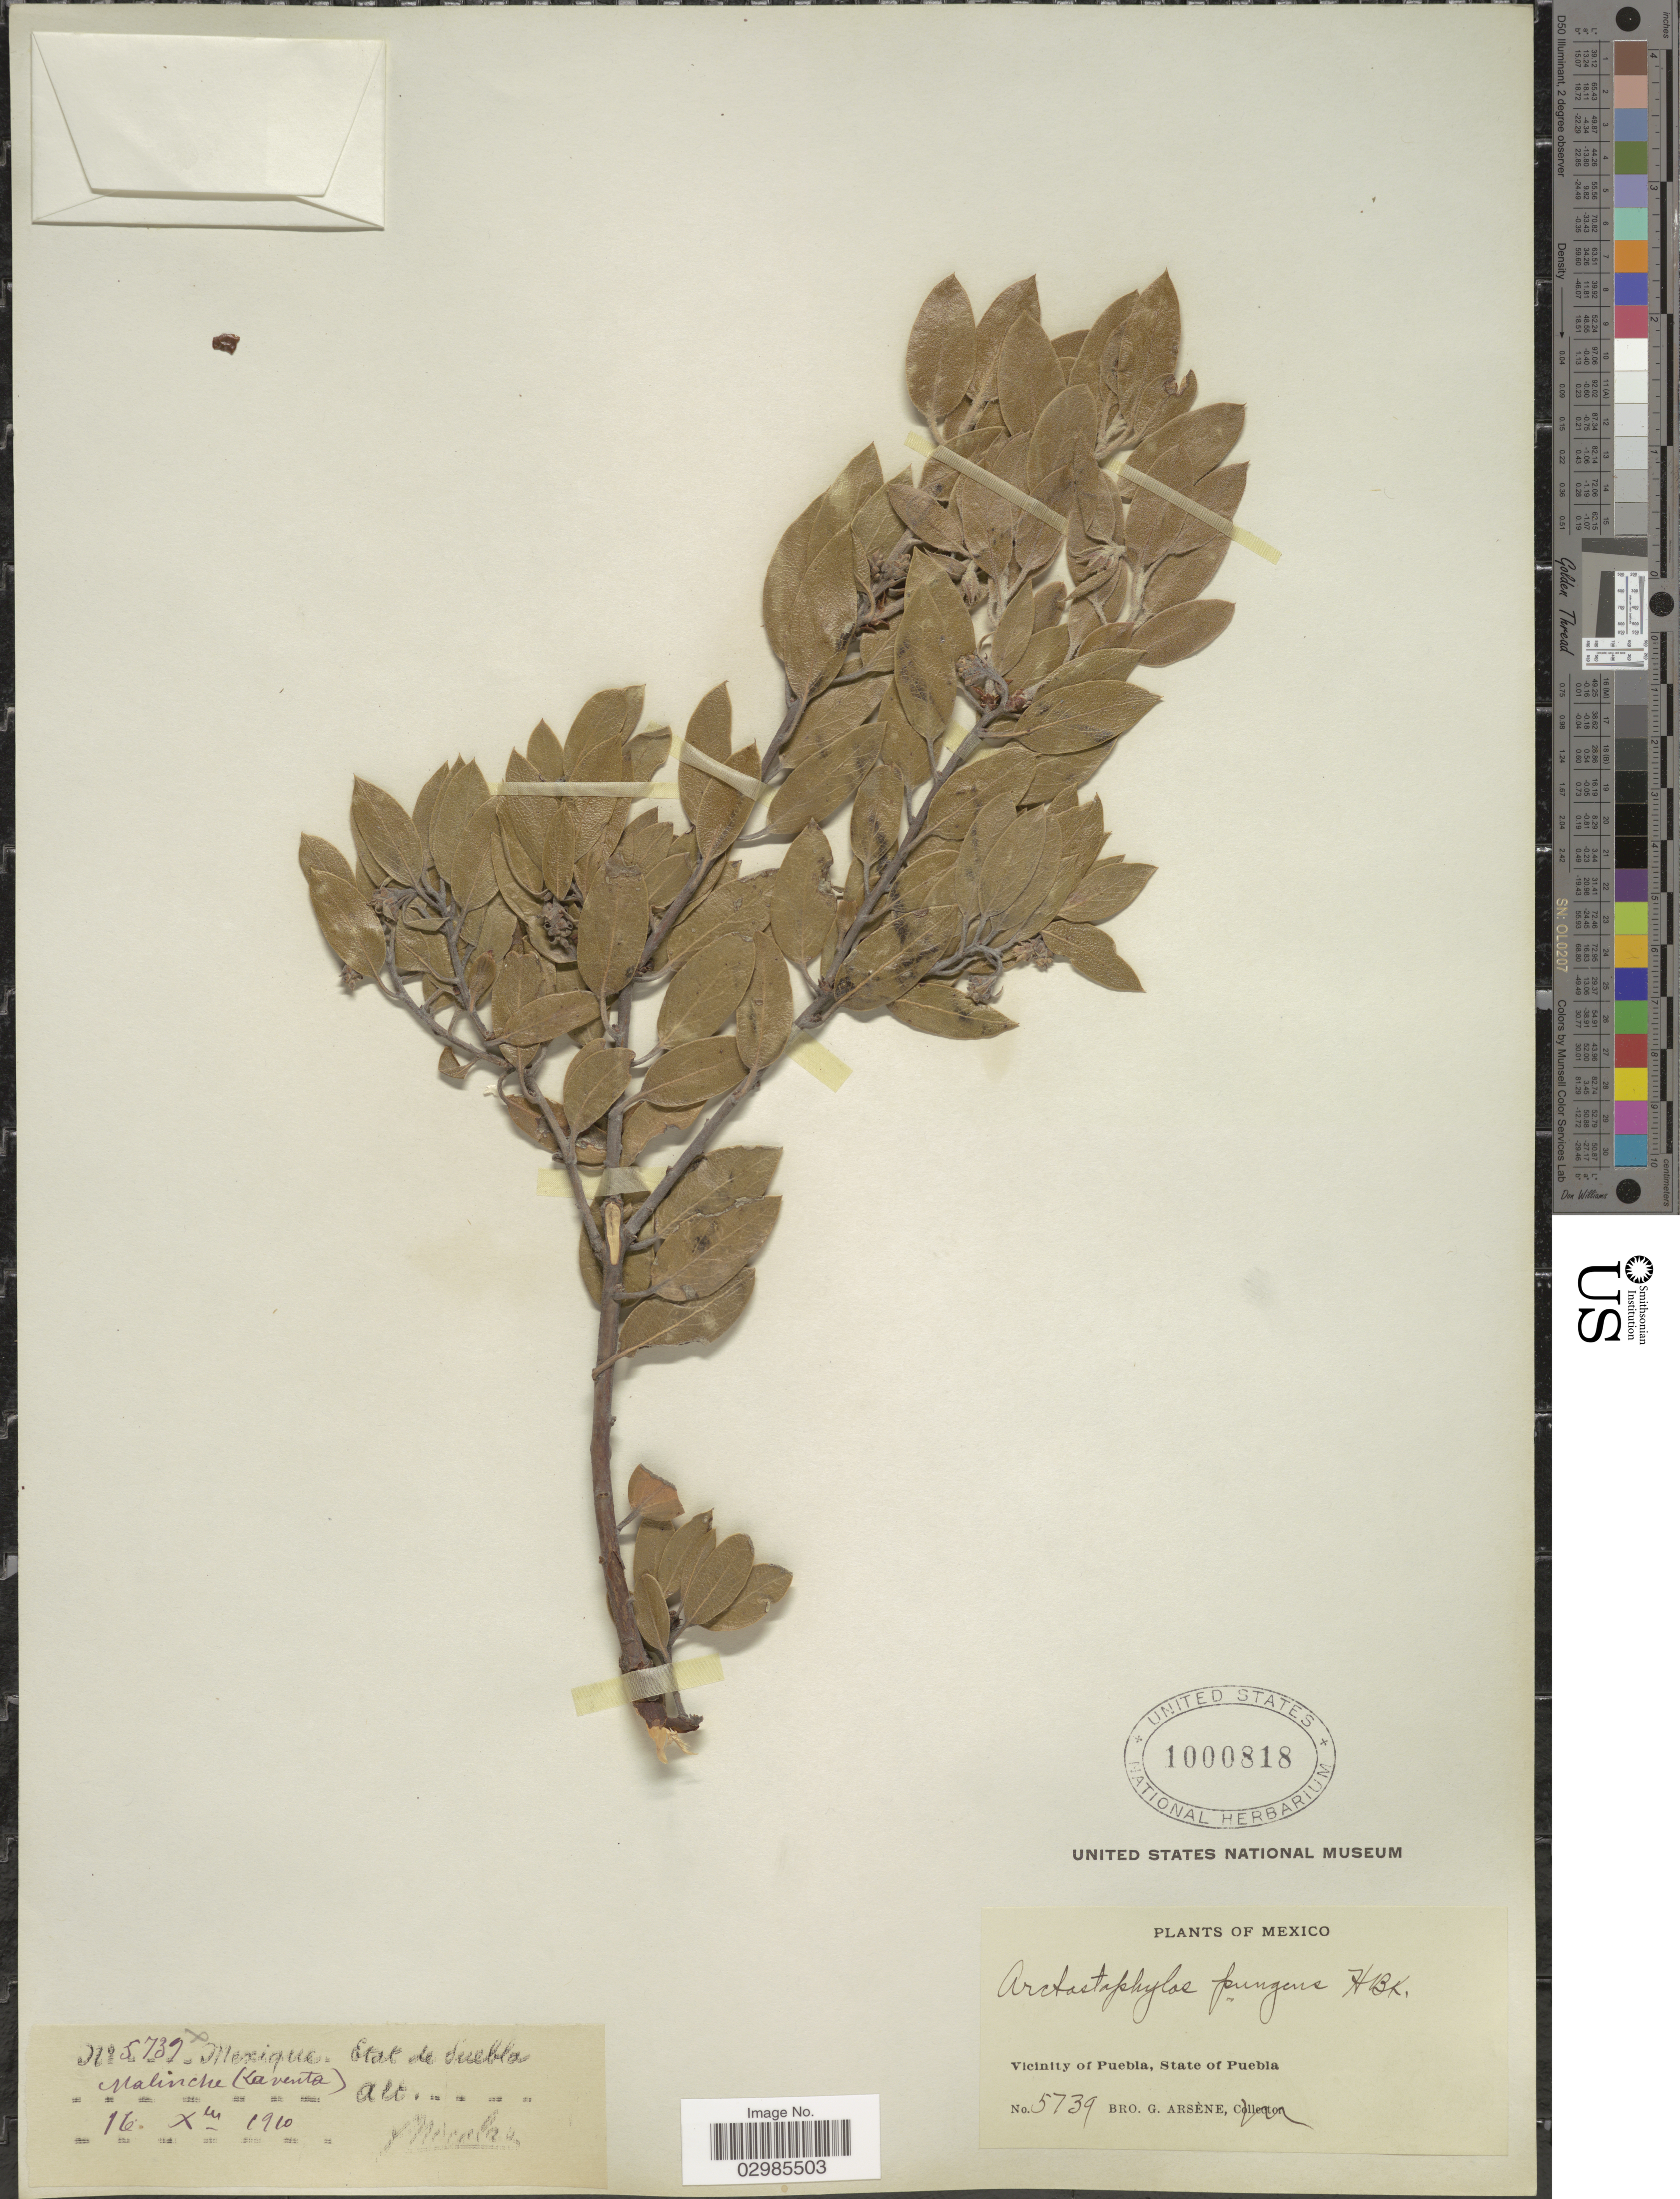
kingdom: Plantae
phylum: Tracheophyta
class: Magnoliopsida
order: Ericales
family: Ericaceae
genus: Arctostaphylos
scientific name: Arctostaphylos pungens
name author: Kunth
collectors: Bro. G. Arsène & F. Nicolas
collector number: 5739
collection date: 1910-12-16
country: Mexico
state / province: Puebla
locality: Vicinity of Puebla, State of Puebla.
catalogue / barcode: US 1000818